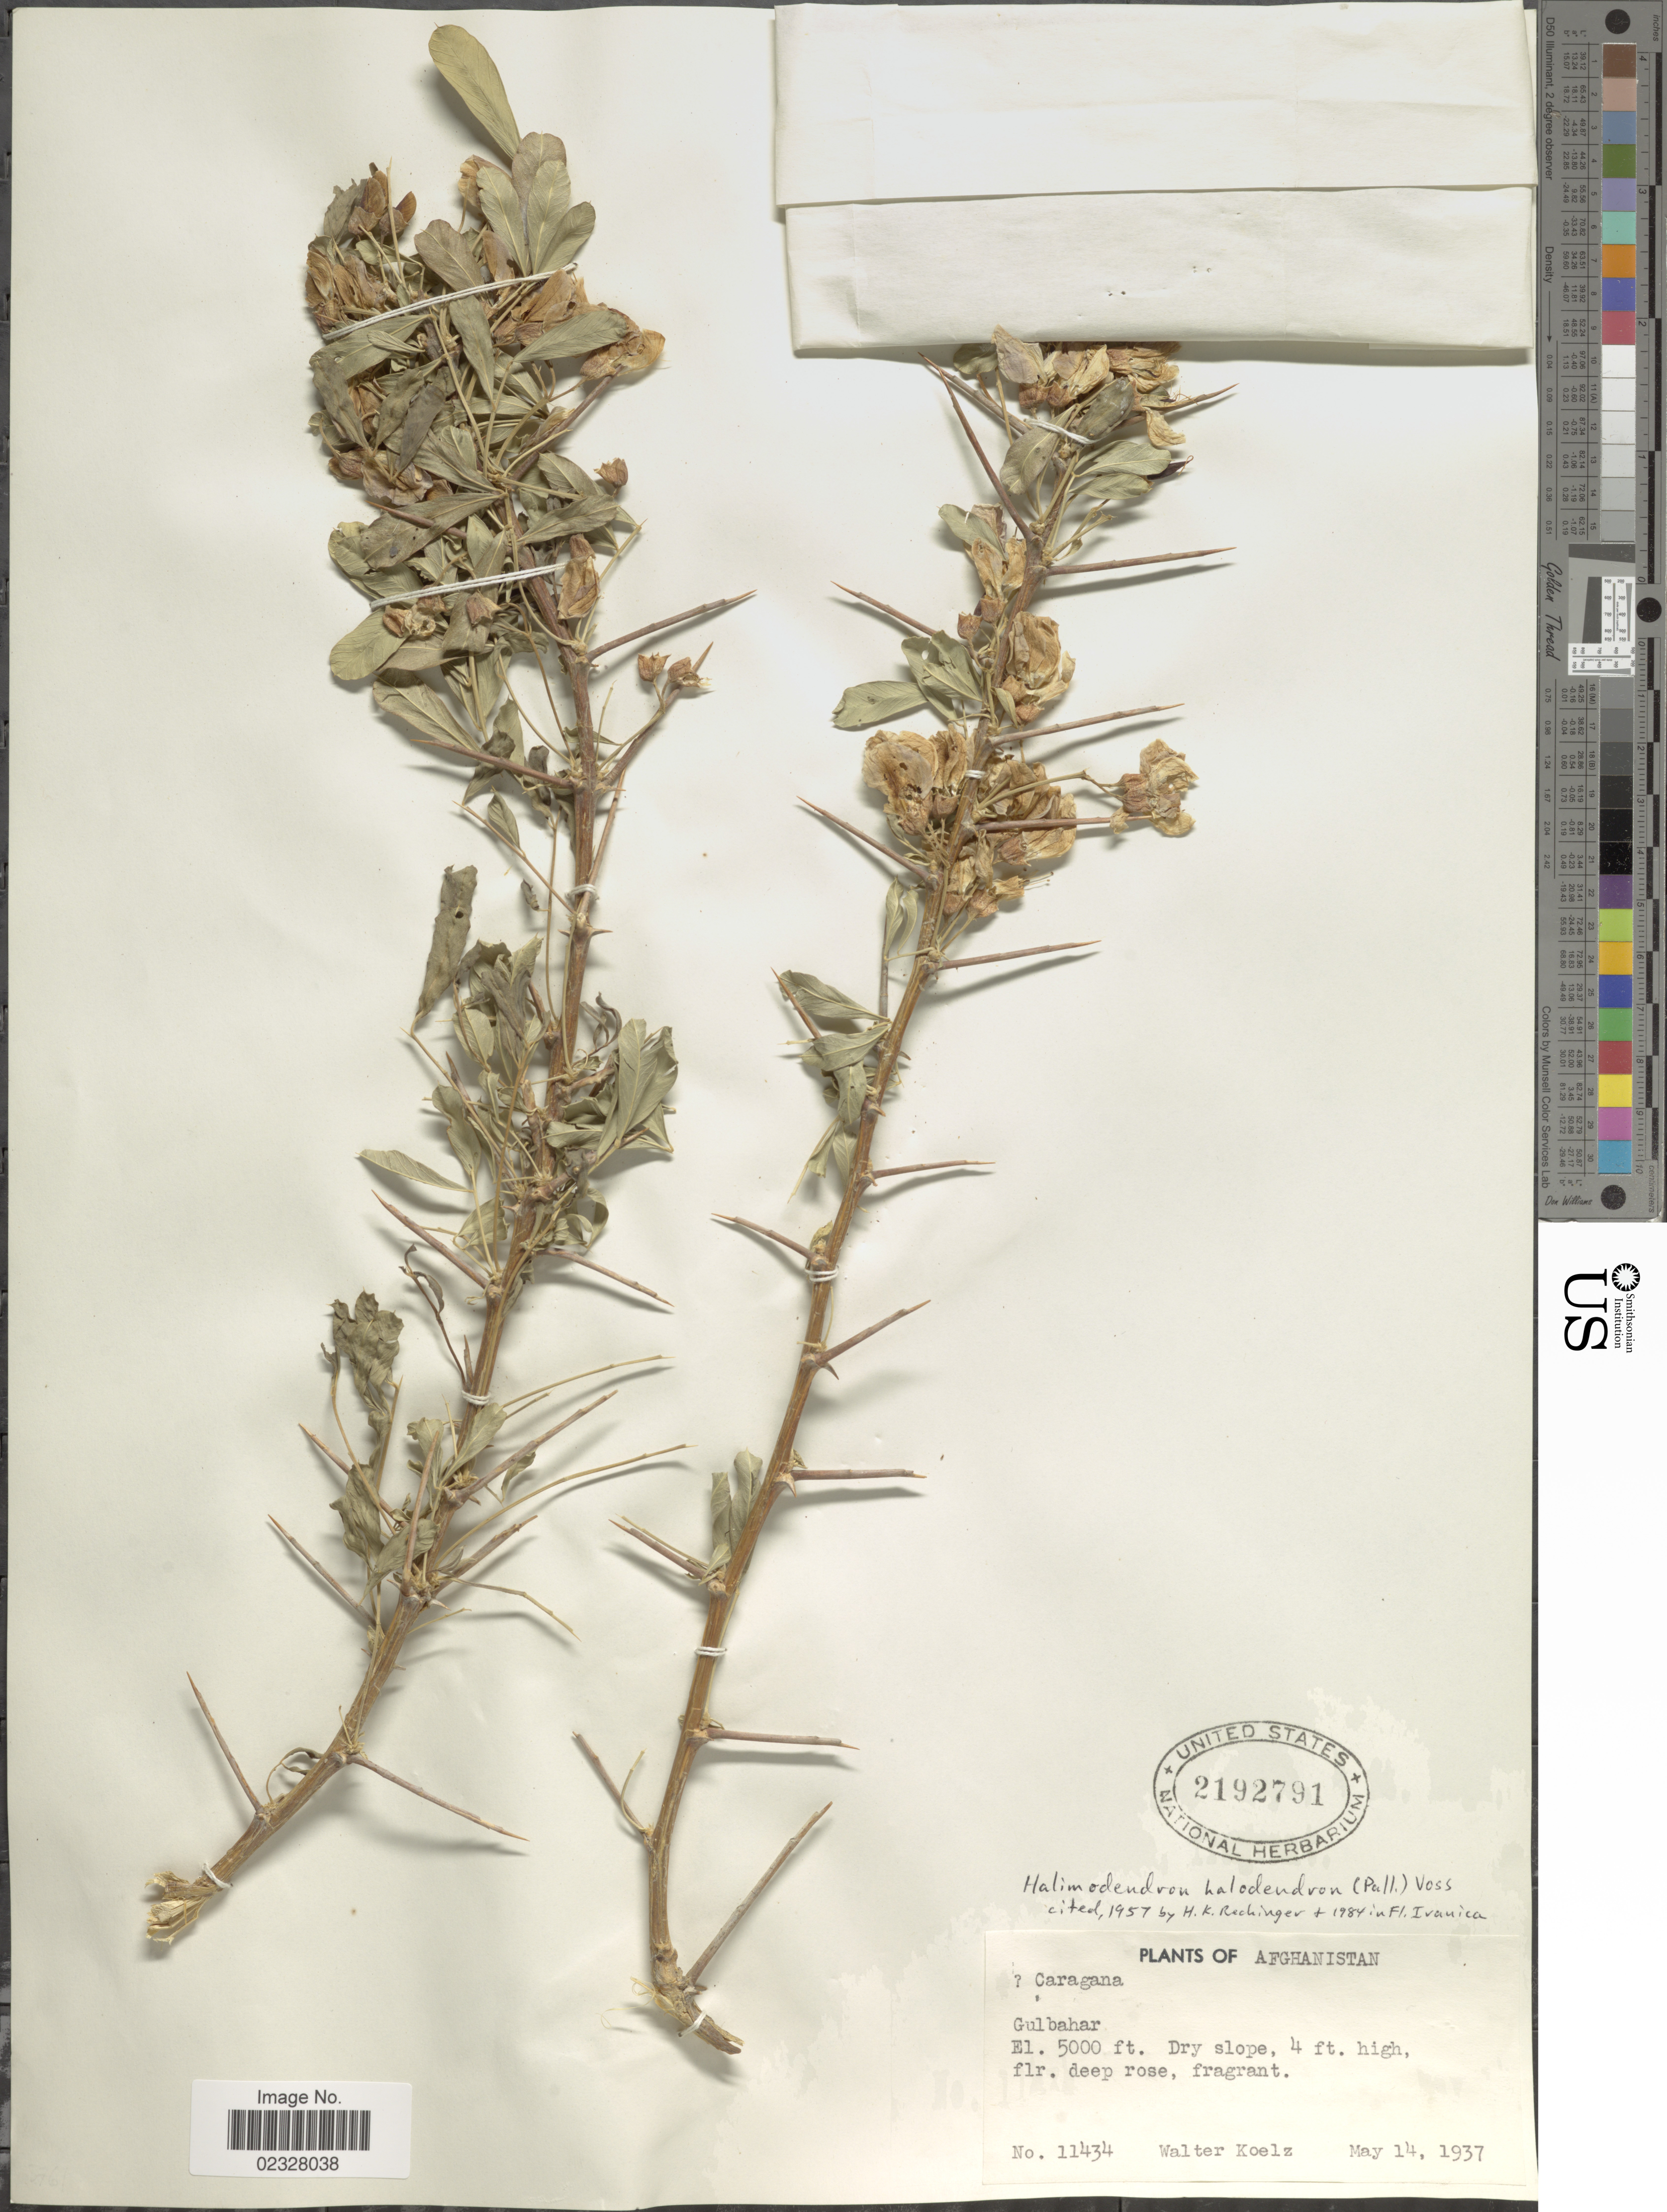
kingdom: Plantae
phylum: Tracheophyta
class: Magnoliopsida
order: Fabales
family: Fabaceae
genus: Caragana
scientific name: Caragana halodenron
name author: (Pall.) Dum. Cours.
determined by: (US) Smithsonian Institution - National Museum of Natural History - Department of Botany (UNITED STATES)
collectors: W. N. Koelz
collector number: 11434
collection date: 1937-05-14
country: Afghanistan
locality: Gulbahar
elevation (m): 1524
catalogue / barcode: US 2192791